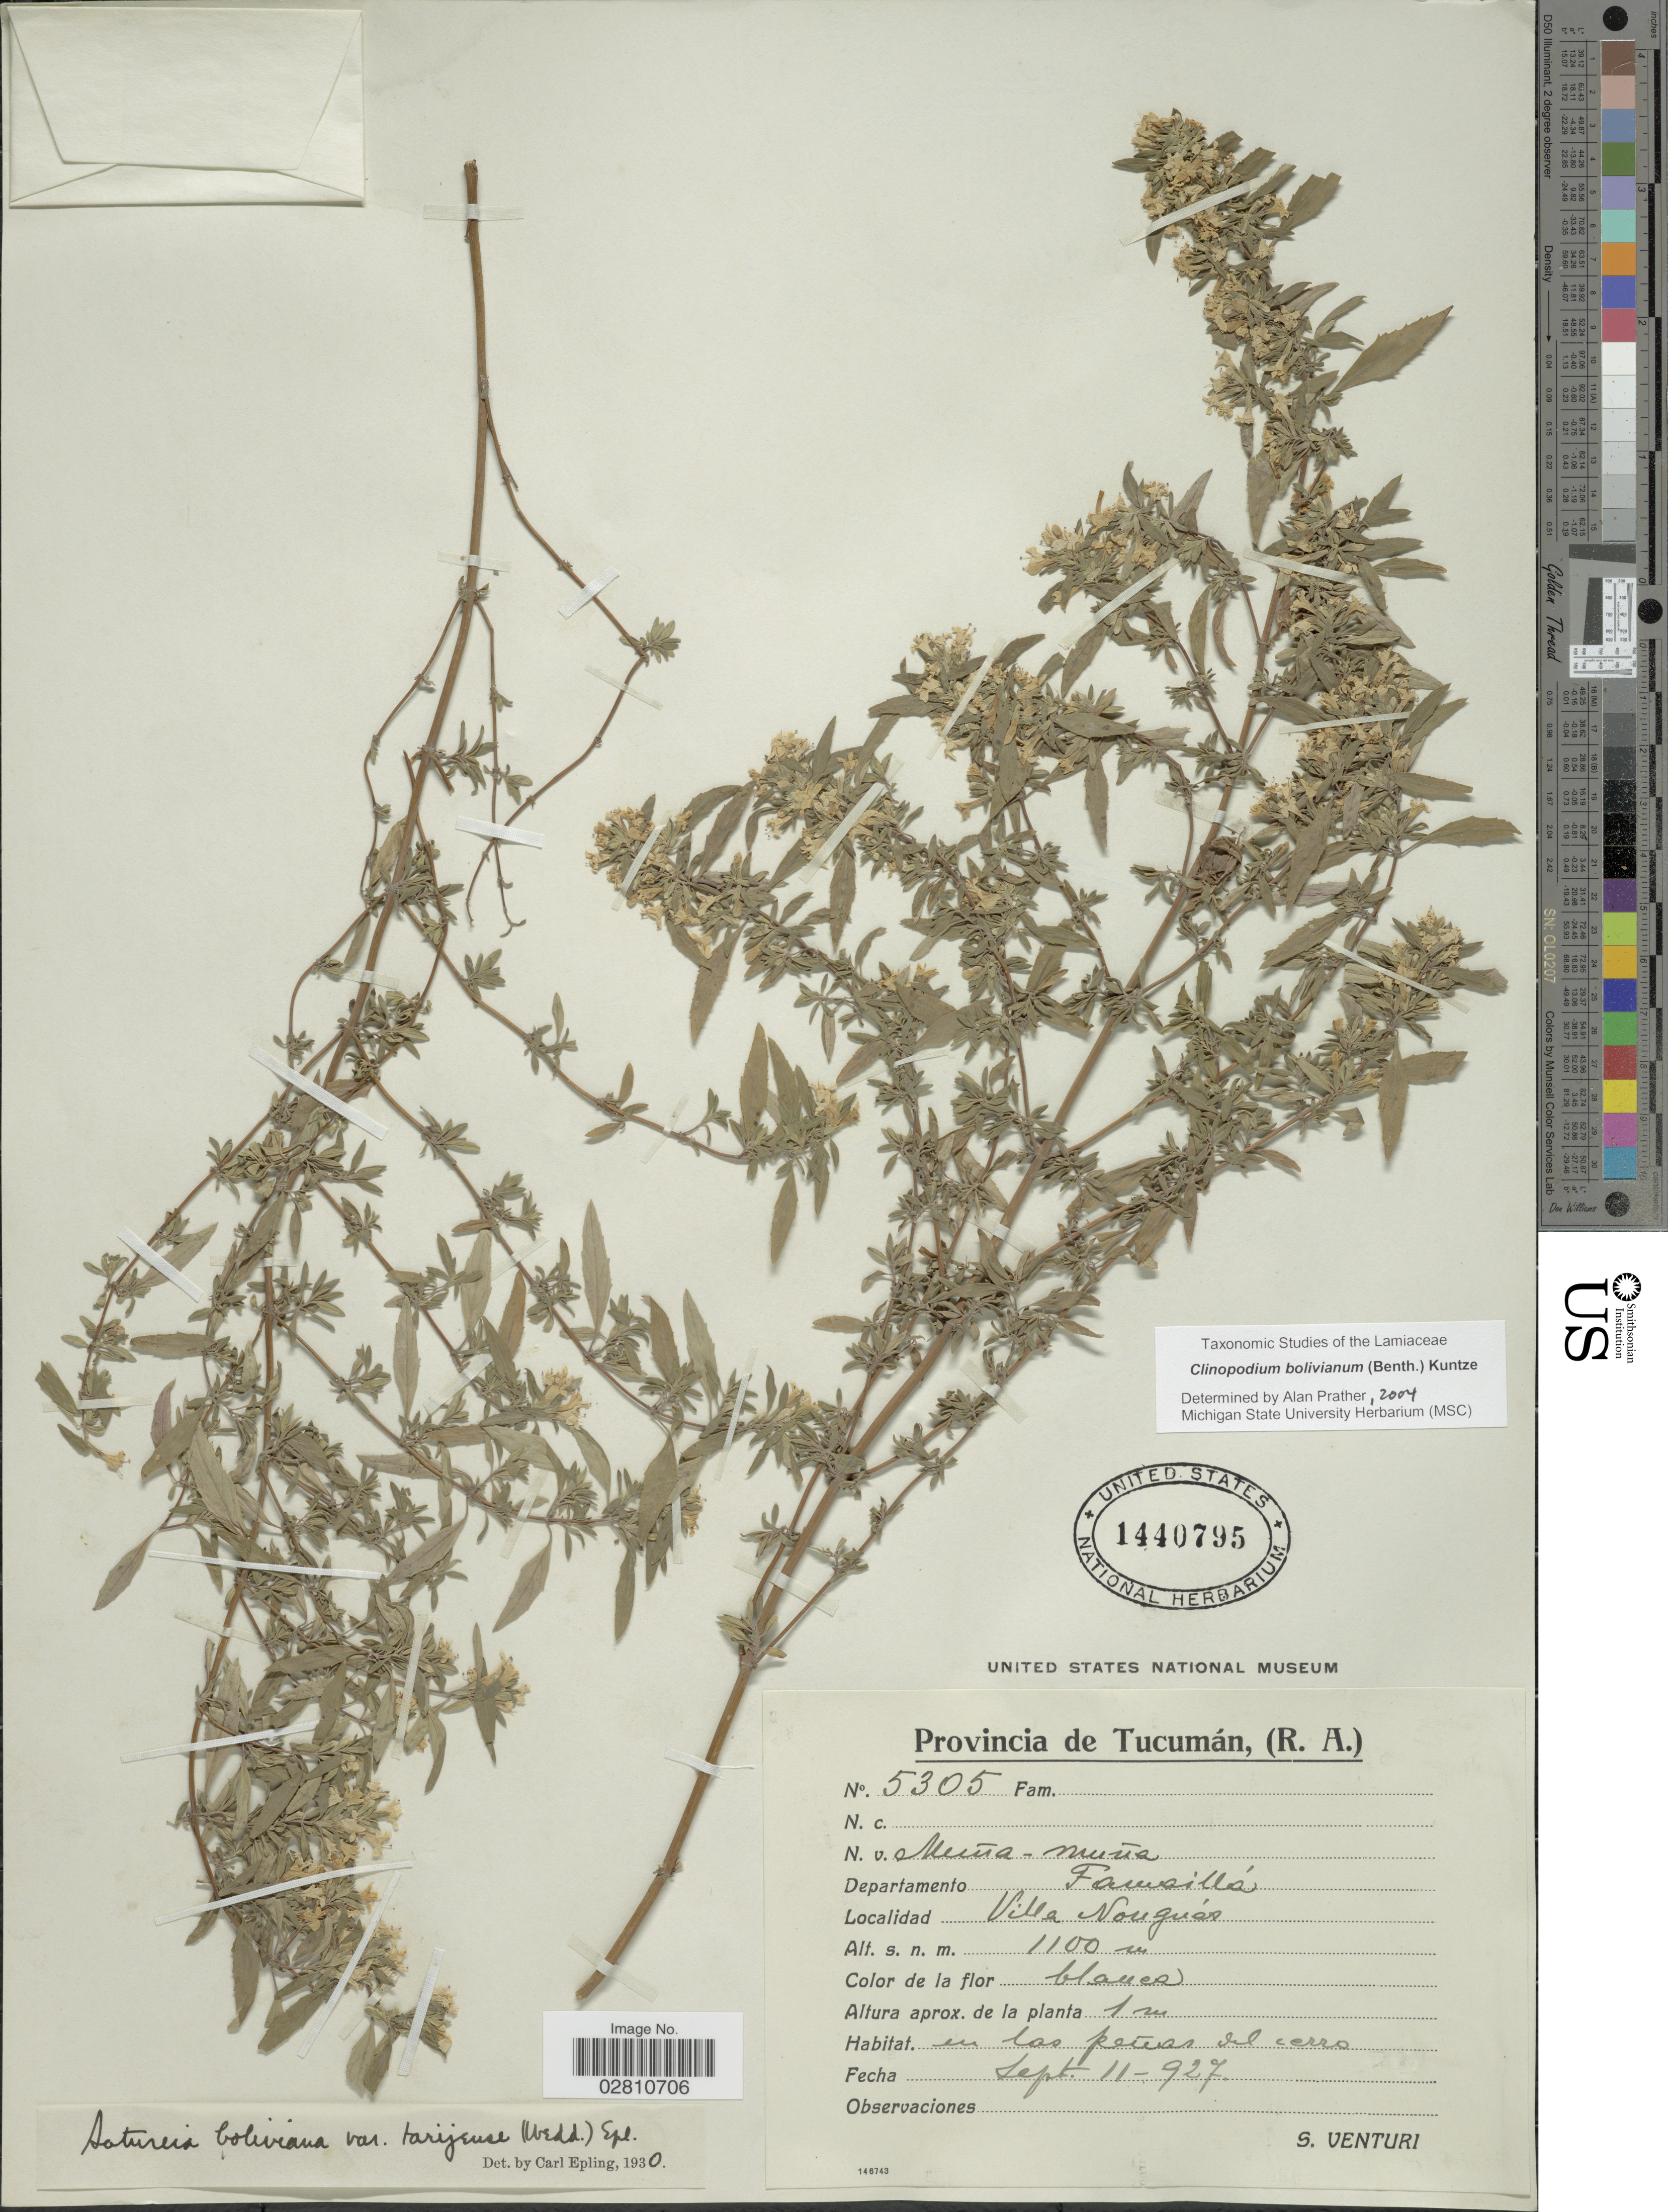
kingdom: Plantae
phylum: Tracheophyta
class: Magnoliopsida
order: Lamiales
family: Lamiaceae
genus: Clinopodium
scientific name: Clinopodium bolivianum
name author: (Benth.) Kuntze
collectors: S. Venturi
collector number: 5305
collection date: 1927-09-11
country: Argentina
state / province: Tucuman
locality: Provincia de Tucuman, (R.A.), Departamento Famaillá, Villa Nougués.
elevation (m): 1100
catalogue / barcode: US 1440795